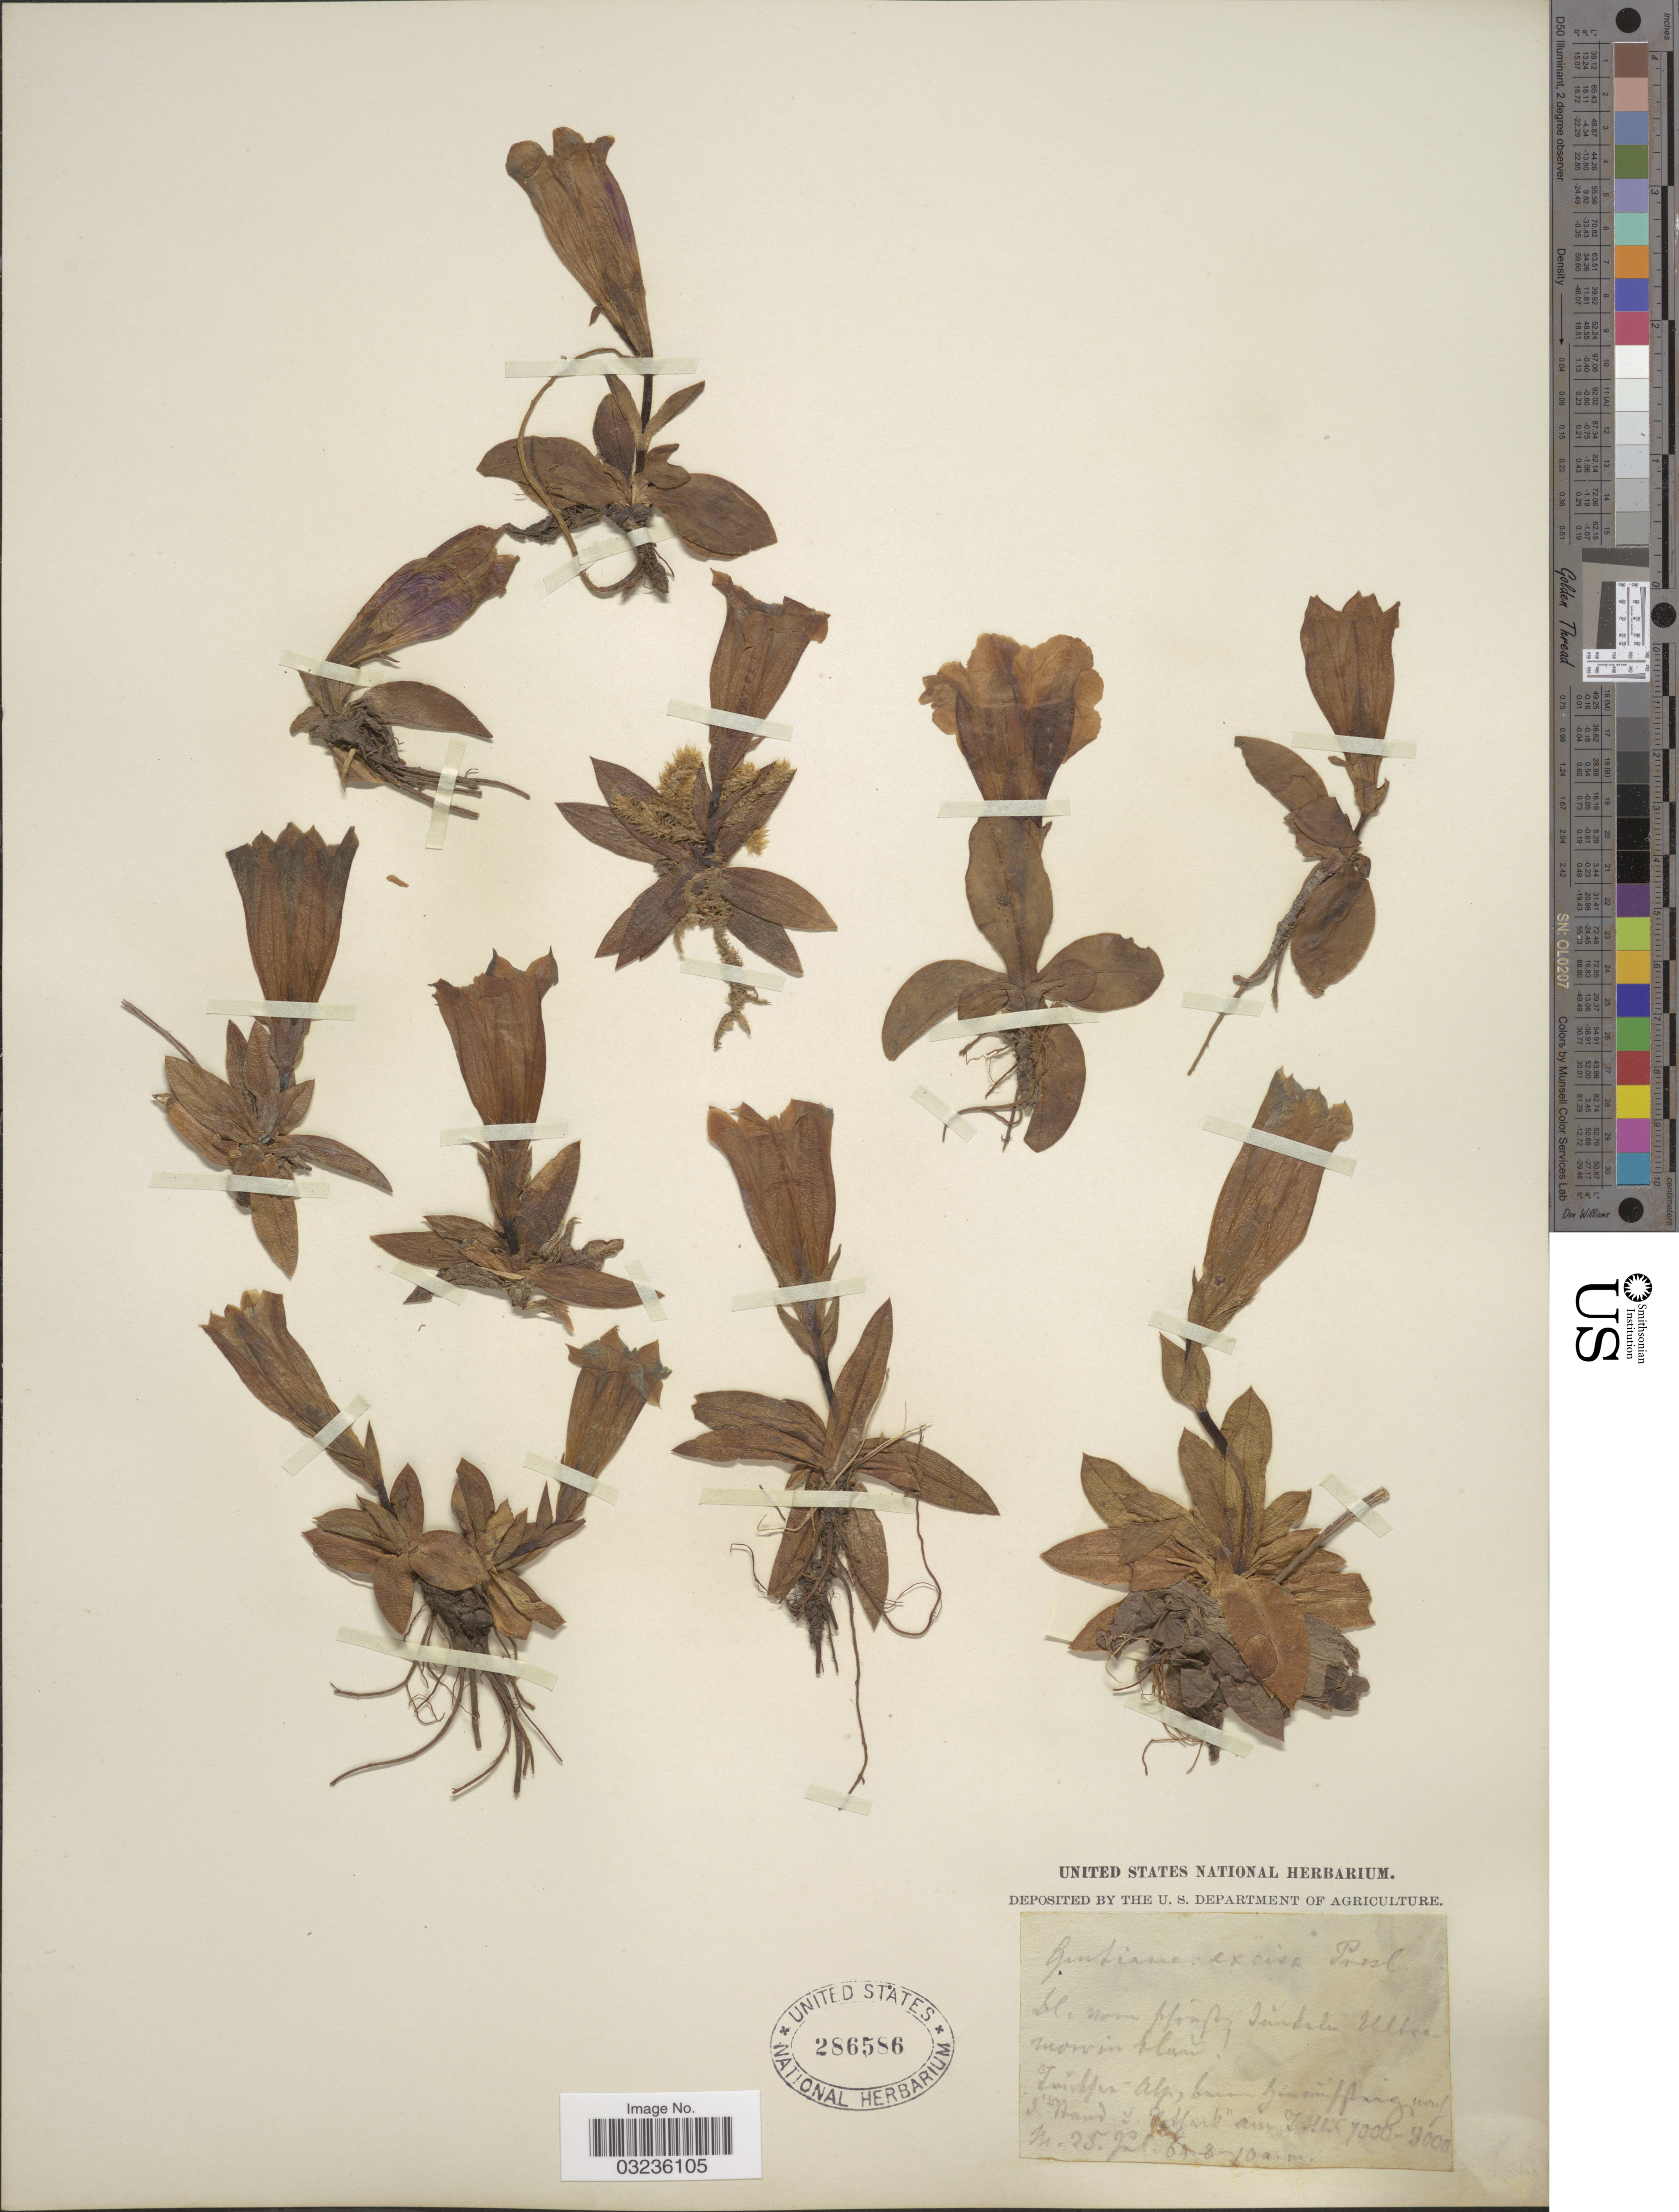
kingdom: Plantae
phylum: Tracheophyta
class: Magnoliopsida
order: Gentianales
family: Gentianaceae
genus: Gentiana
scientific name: Gentiana excisa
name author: C. Presl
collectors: ex herb. United States National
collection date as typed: Transcribed d/m/y: 25/7/64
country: Switzerland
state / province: Vaud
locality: Zwischen Alp, basin Ginmuffing [interpreted] auf d. Vaud.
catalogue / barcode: US 286586